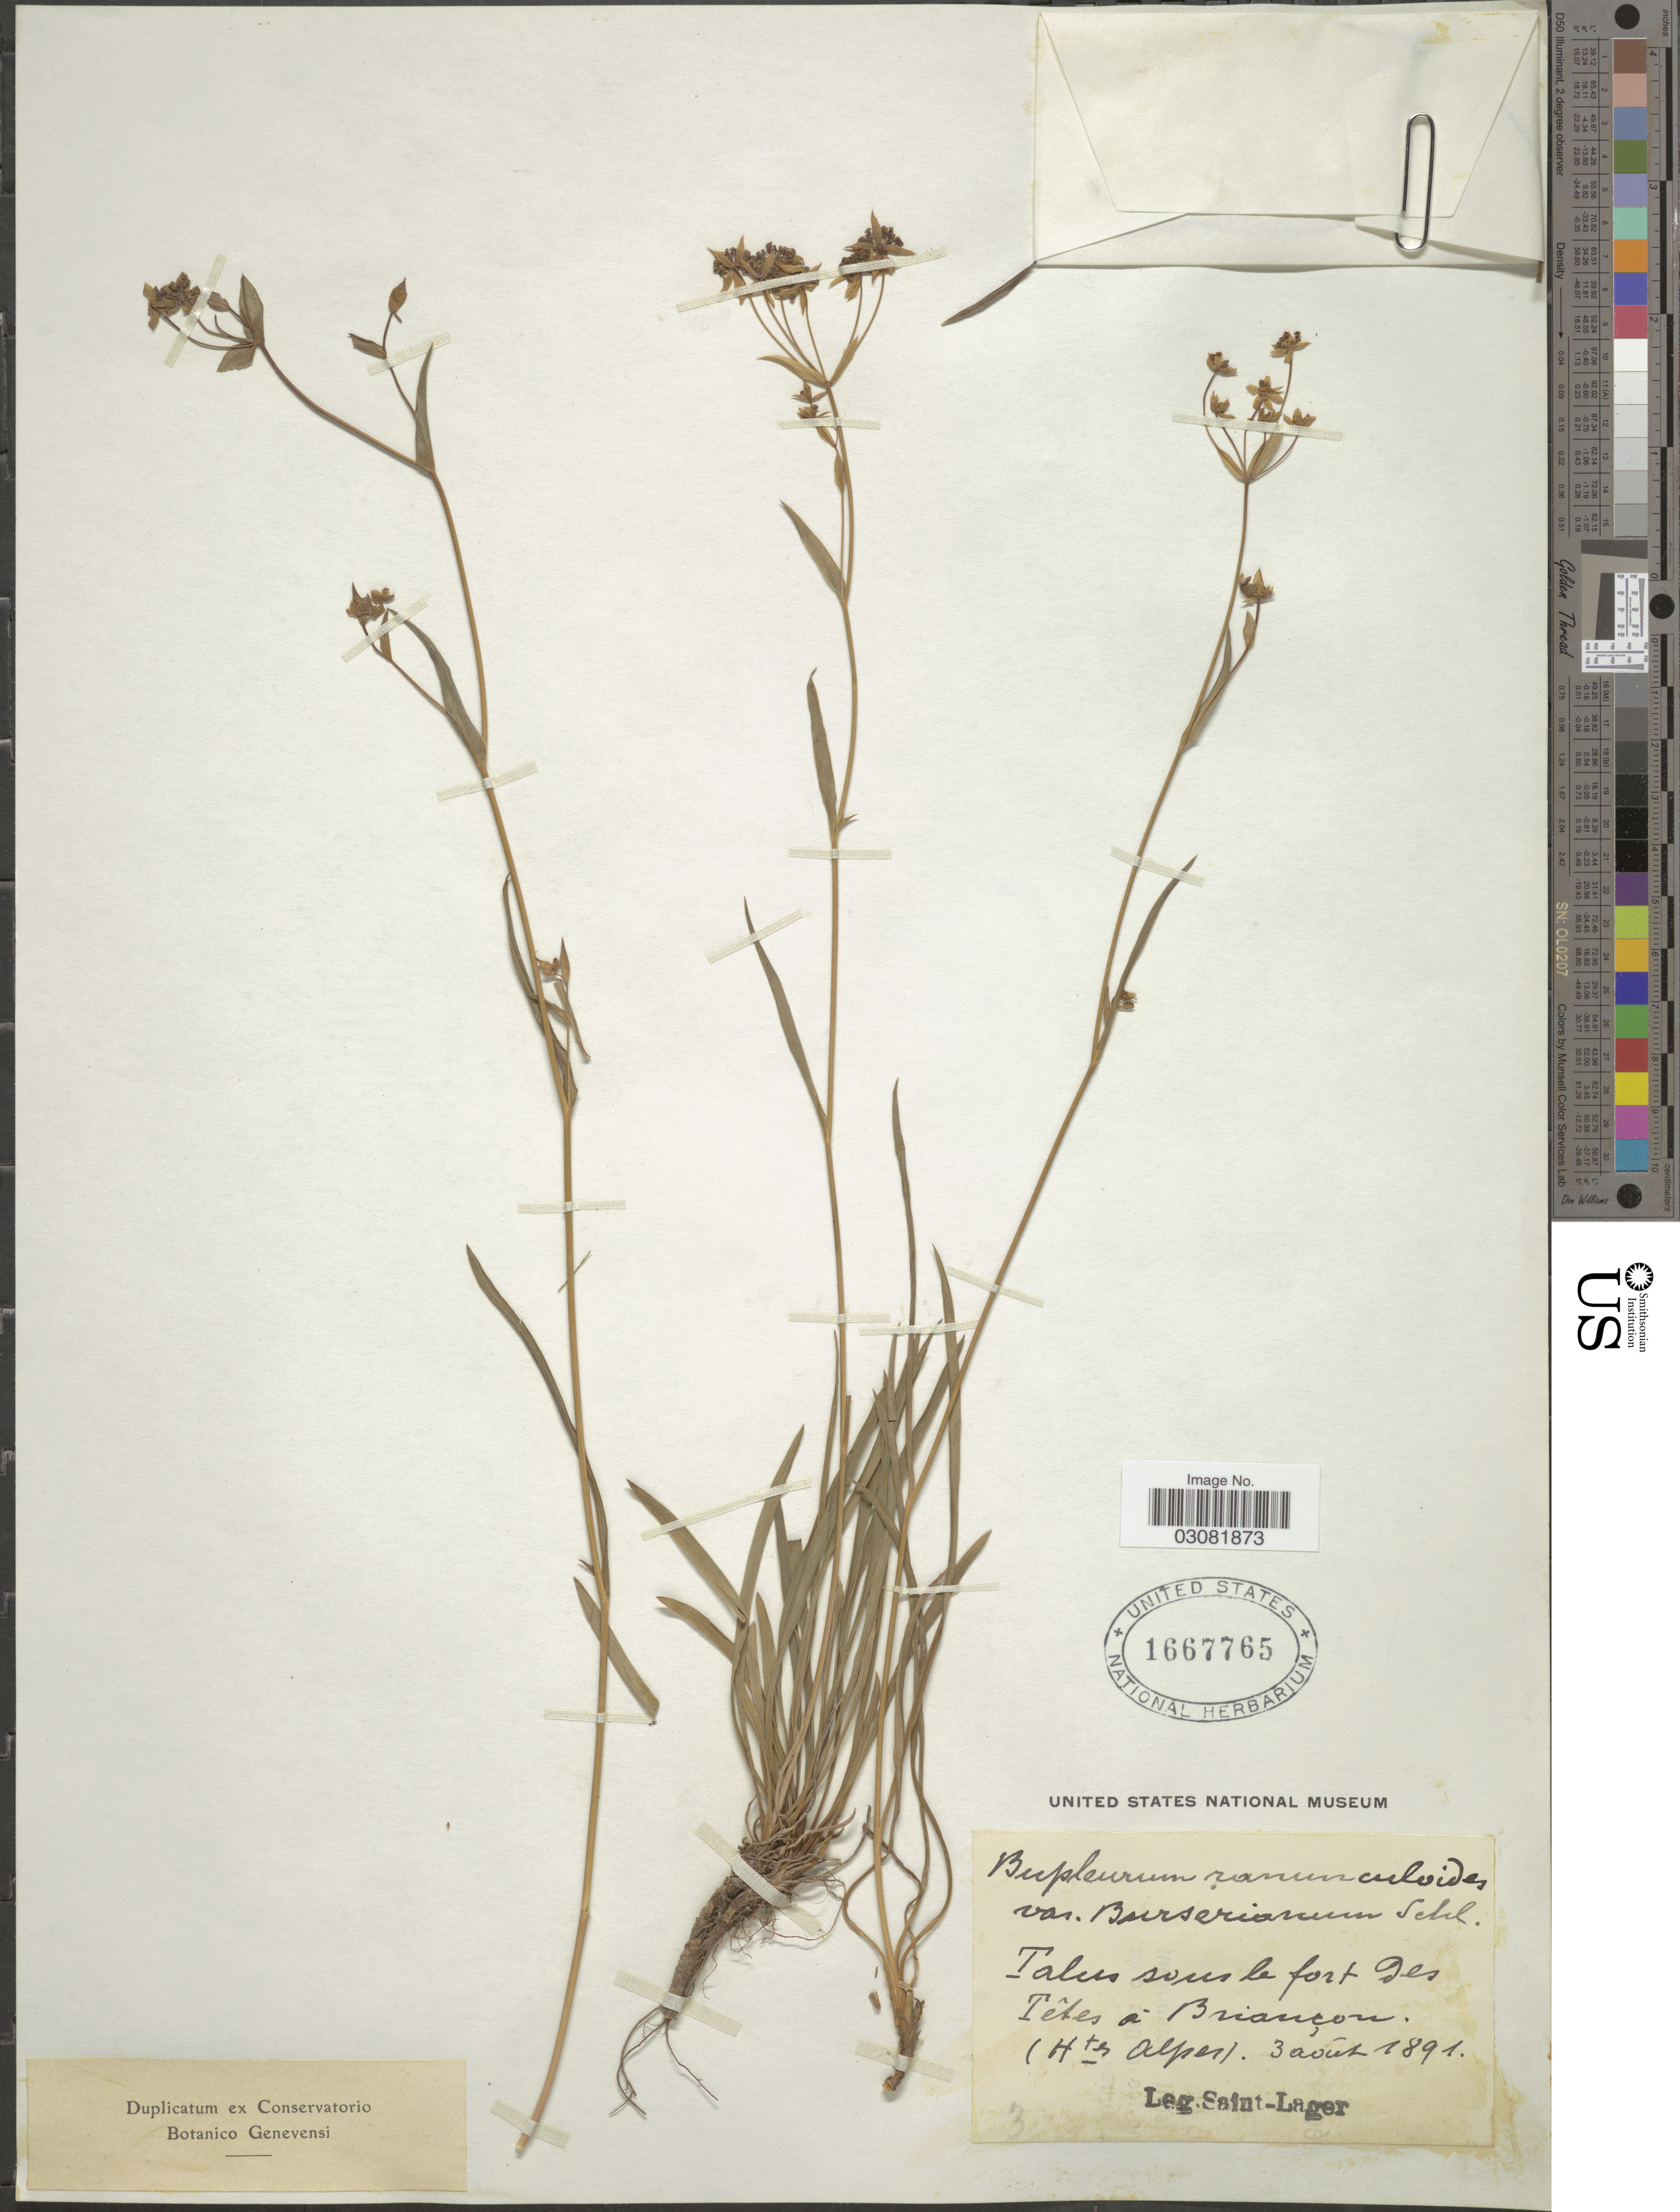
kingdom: Plantae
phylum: Tracheophyta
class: Magnoliopsida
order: Apiales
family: Apiaceae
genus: Bupleurum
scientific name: Bupleurum ranunculoides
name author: L.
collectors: Saint-Lager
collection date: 1891-08-03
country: France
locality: Talus sous le fort des Têtes á Briançon. (Htes Alpes).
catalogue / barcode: US 1667765